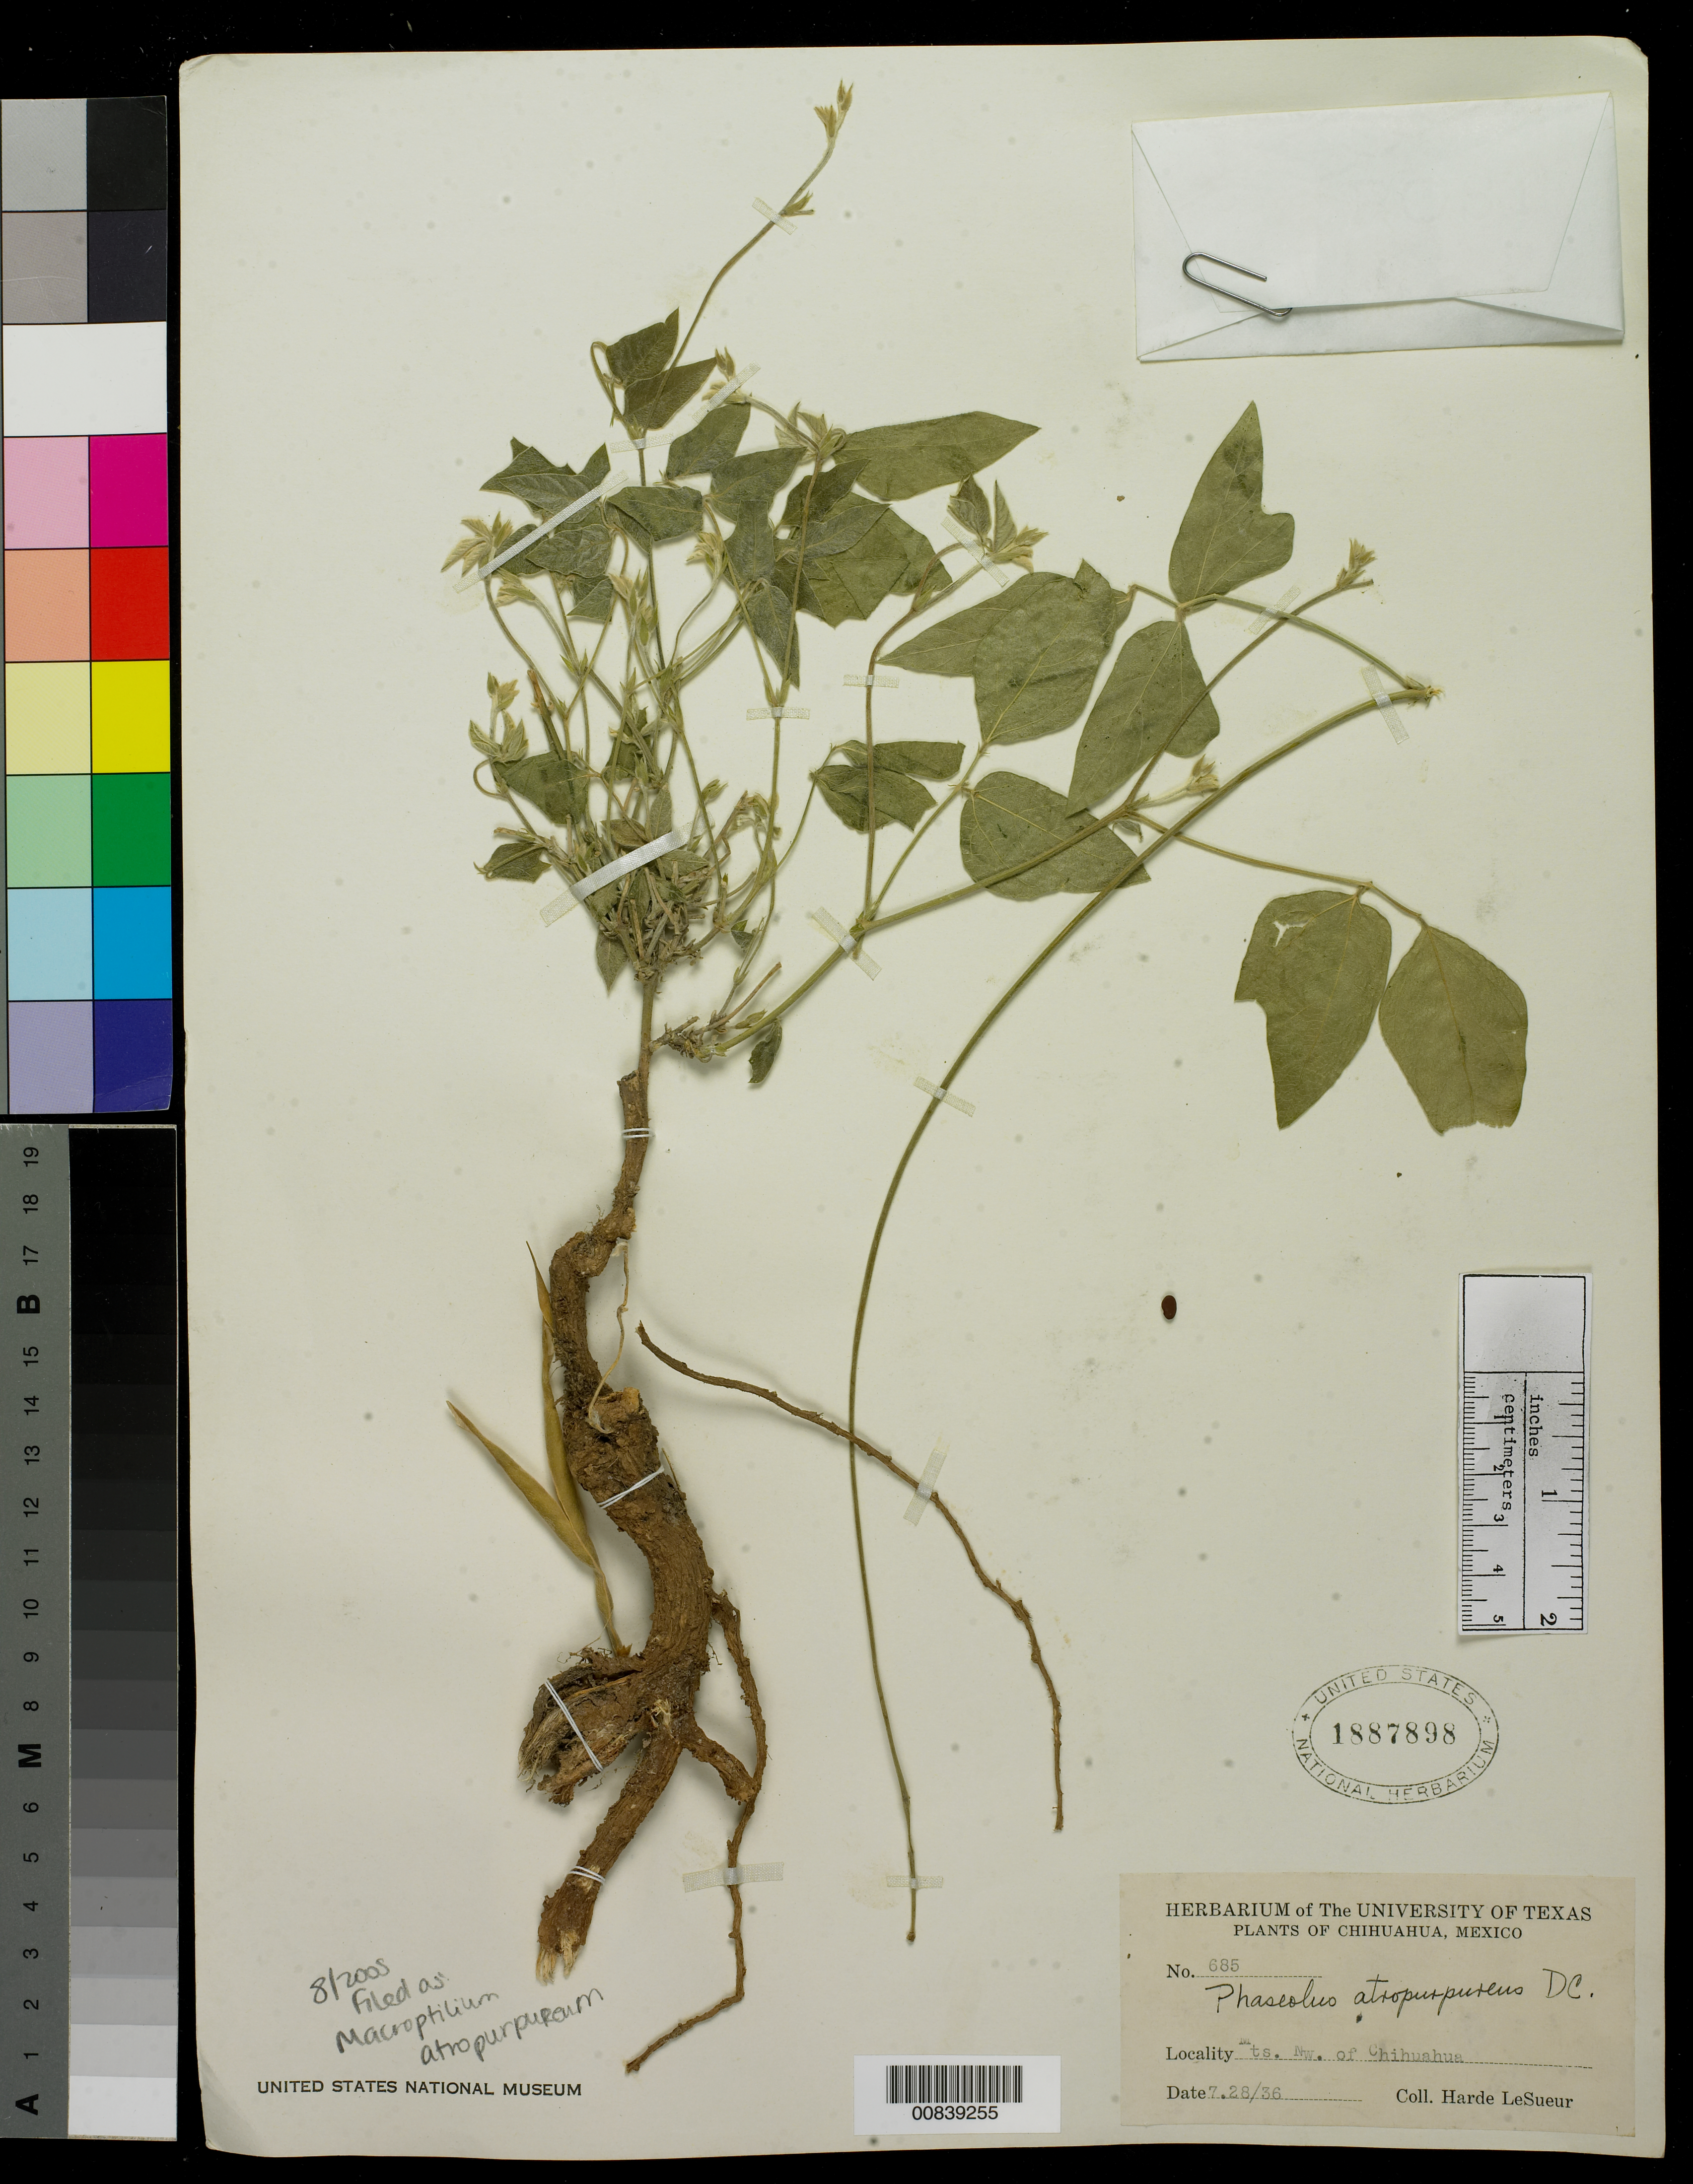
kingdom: Plantae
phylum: Tracheophyta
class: Magnoliopsida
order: Fabales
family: Fabaceae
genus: Macroptilium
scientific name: Macroptilium atropurpureum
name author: (DC.) Urb.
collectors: D. H. LeSueur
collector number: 685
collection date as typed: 28 Jul 1936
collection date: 1936-07-28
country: Mexico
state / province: Chihuahua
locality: Mts. NW of Chihuahua.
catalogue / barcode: US 1887898